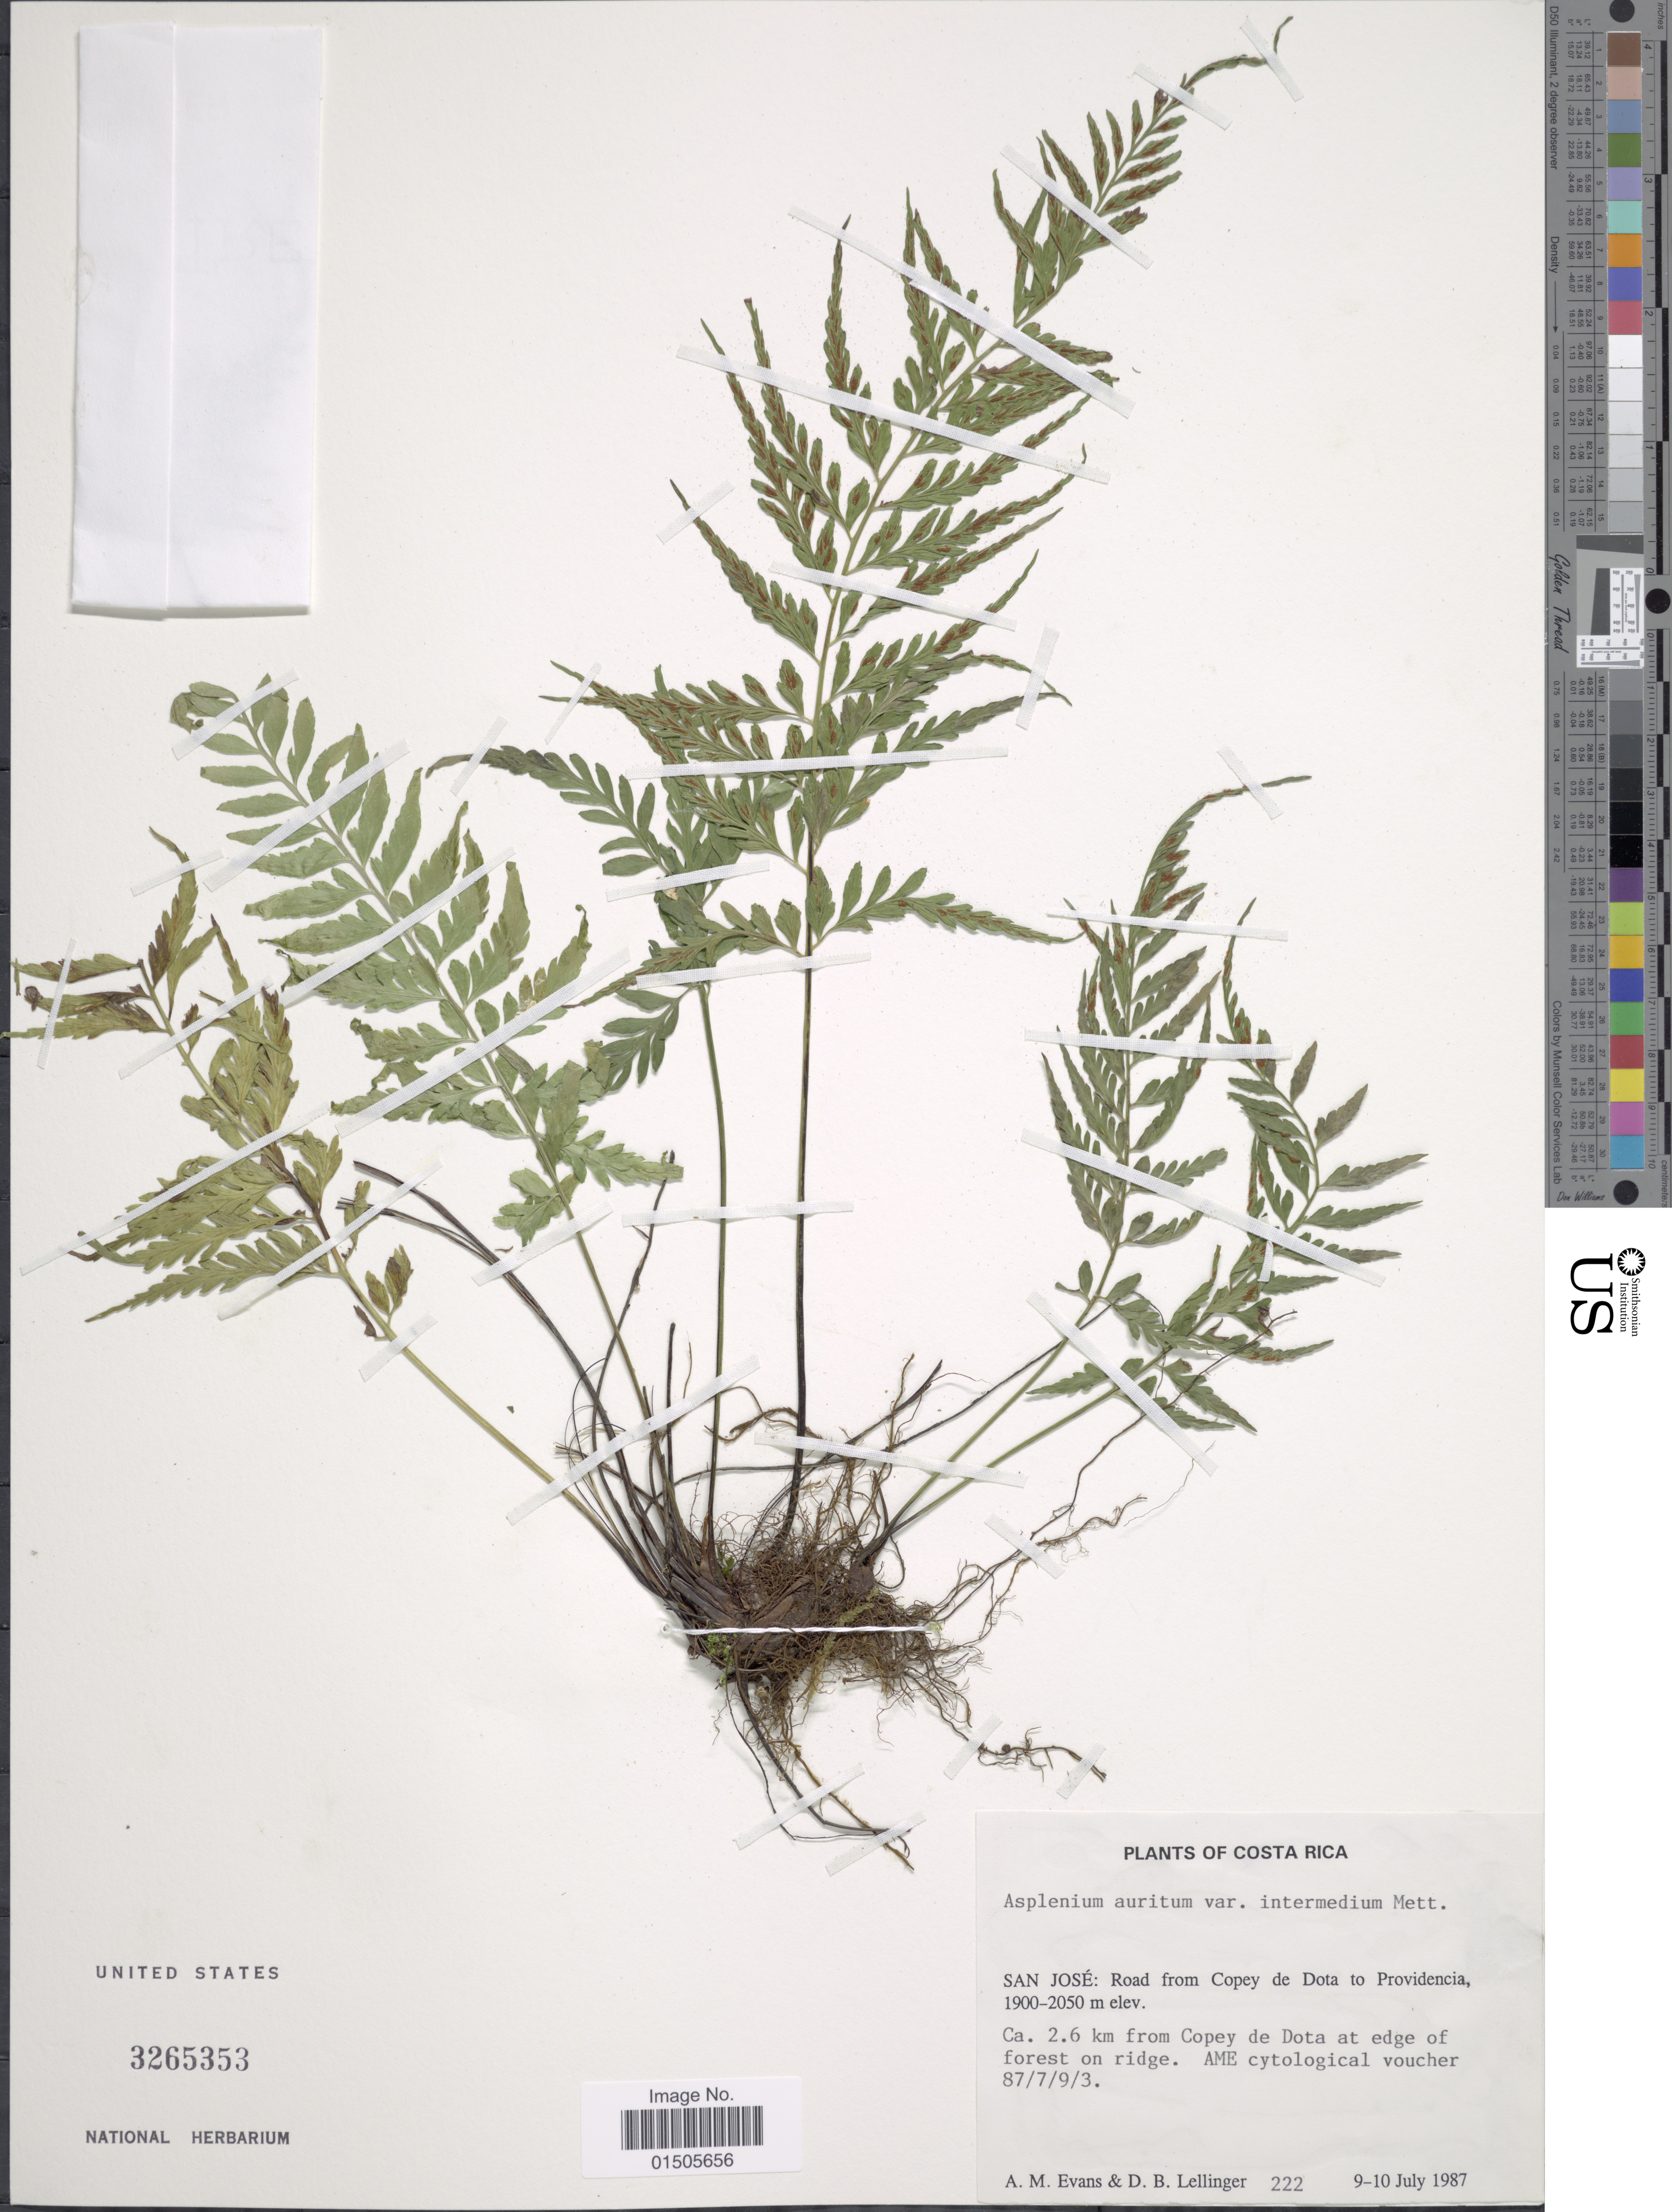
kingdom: Plantae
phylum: Tracheophyta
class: Polypodiopsida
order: Polypodiales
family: Aspleniaceae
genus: Asplenium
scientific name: Asplenium auritum var. intermedium ined.?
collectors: A. M. Evans & D. B. Lellinger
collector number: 222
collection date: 1987-07-09/1987-07-10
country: Costa Rica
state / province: San José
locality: Road from Copey de Dota to Providencia, Ca. 2.6 km from Copey de Dota at edge forest in ridge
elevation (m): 1900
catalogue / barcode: US 3265353